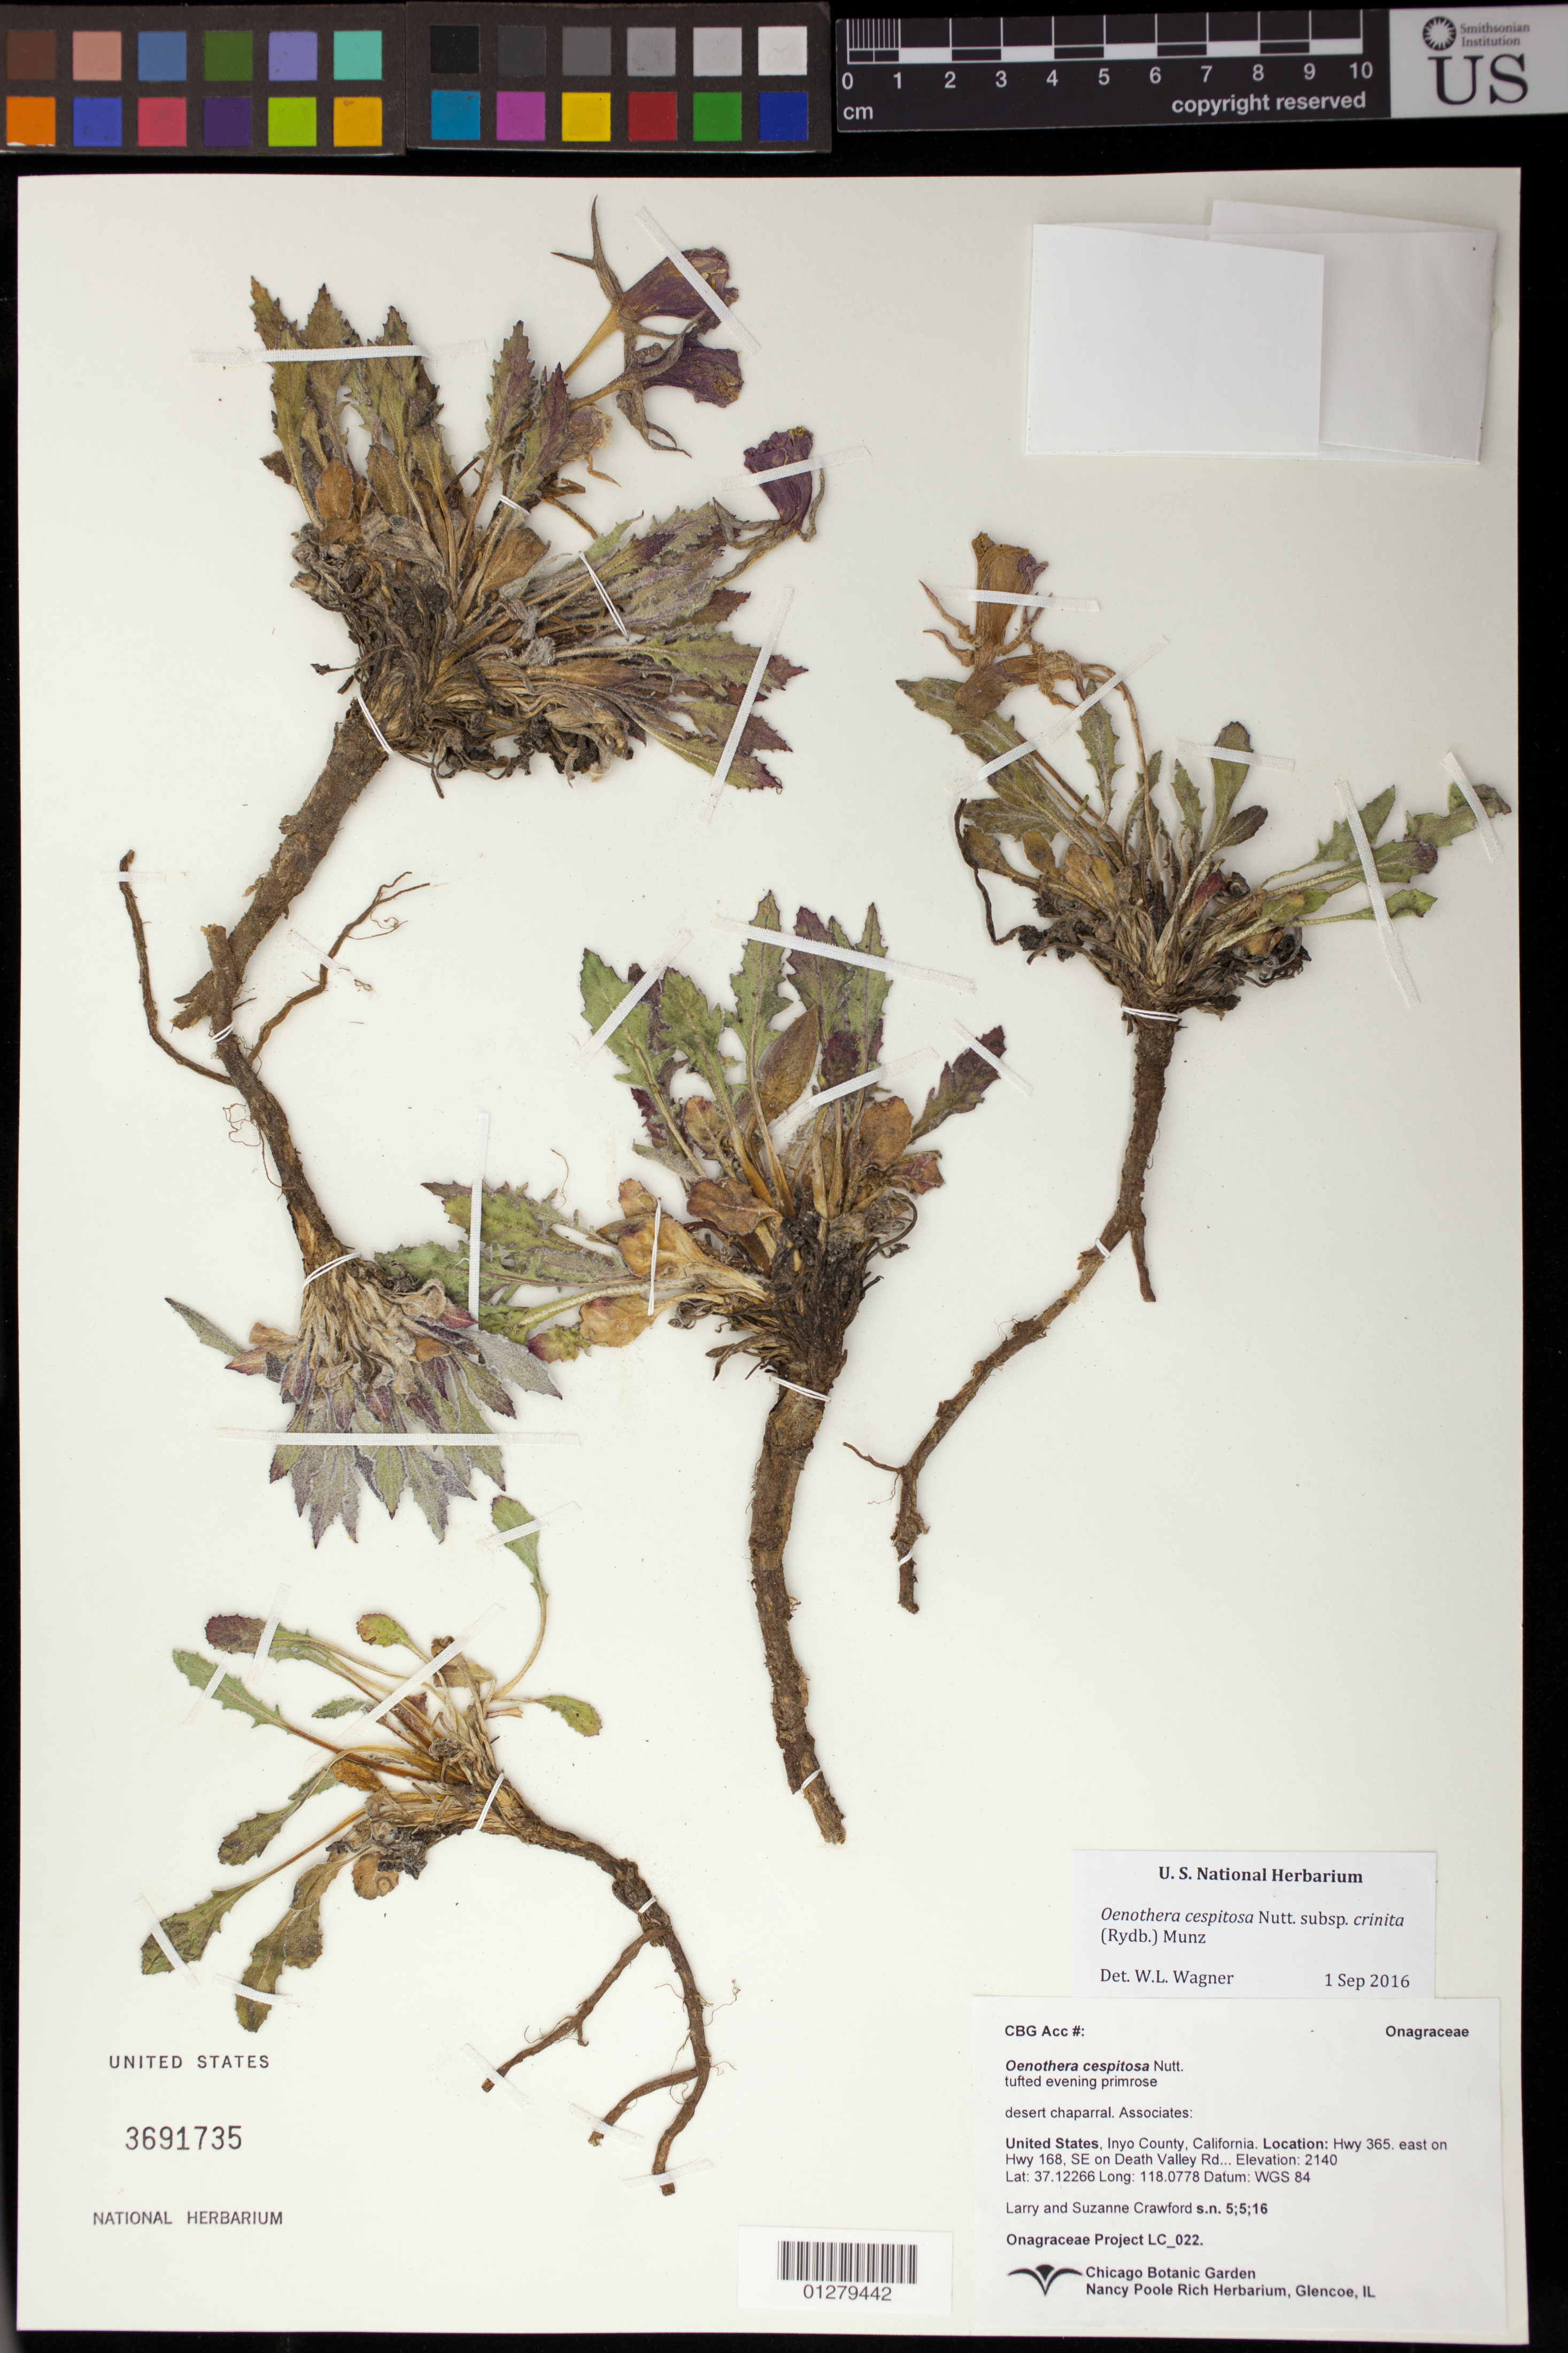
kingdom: Plantae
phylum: Tracheophyta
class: Magnoliopsida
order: Myrtales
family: Onagraceae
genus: Oenothera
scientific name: Oenothera cespitosa subsp. crinita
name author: (Rydb.) Munz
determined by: Wagner, W. L., (BOT), Smithsonian Institution - National Museum of Natural History (UNITED STATES)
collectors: L. Crawford & S. Crawford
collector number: LC 022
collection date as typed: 5/5/2016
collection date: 2016-05-05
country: United States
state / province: California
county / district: Inyo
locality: Hwy 395, east on Hwy 168, SE on Death Valley Road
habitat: Desert Chaparral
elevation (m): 2140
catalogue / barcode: US 3691735